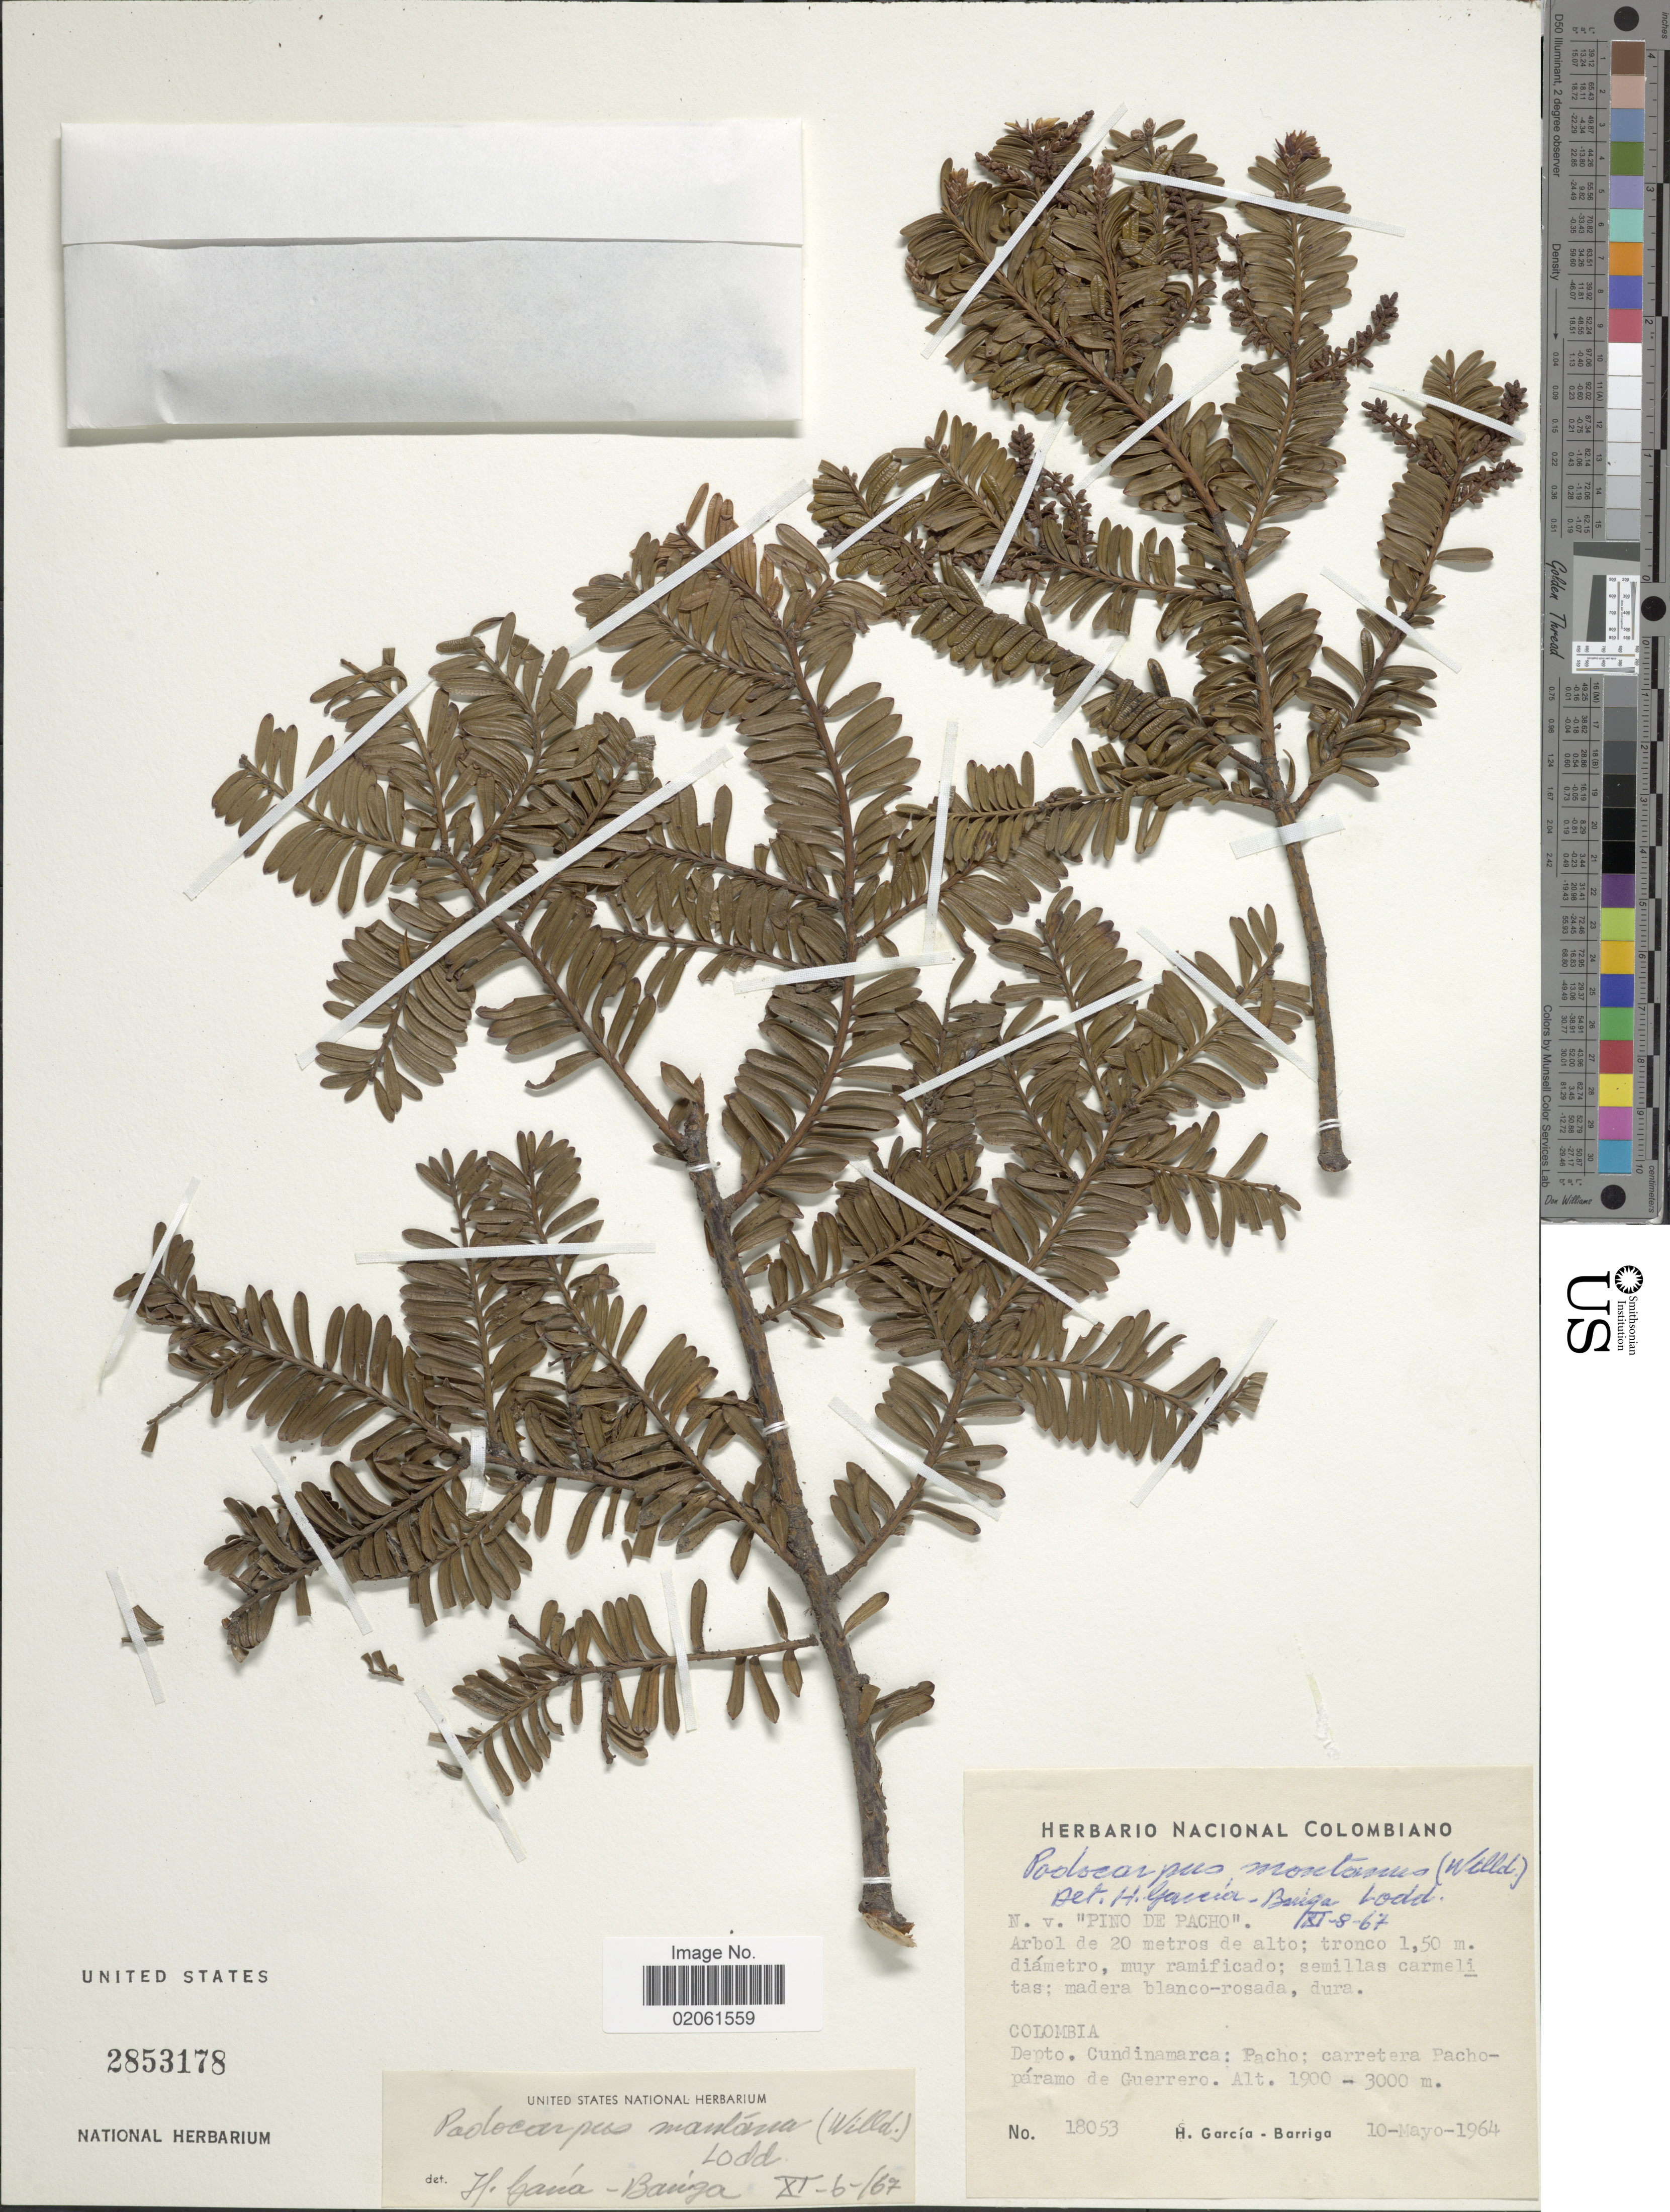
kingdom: Plantae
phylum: Tracheophyta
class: Pinopsida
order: Pinales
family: Podocarpaceae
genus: Podocarpus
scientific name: Podocarpus montanus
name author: (Humb. & Bonpl. ex Willd.) Lodd. ex Endl.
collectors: H. García Barriga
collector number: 18053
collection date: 1964-05-10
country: Colombia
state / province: Cundinamarca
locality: Colombia: Depto. Cundinamarca: Pacho; carretera Pach-paramo de Guerrero.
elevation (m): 1900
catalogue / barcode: US 2853178